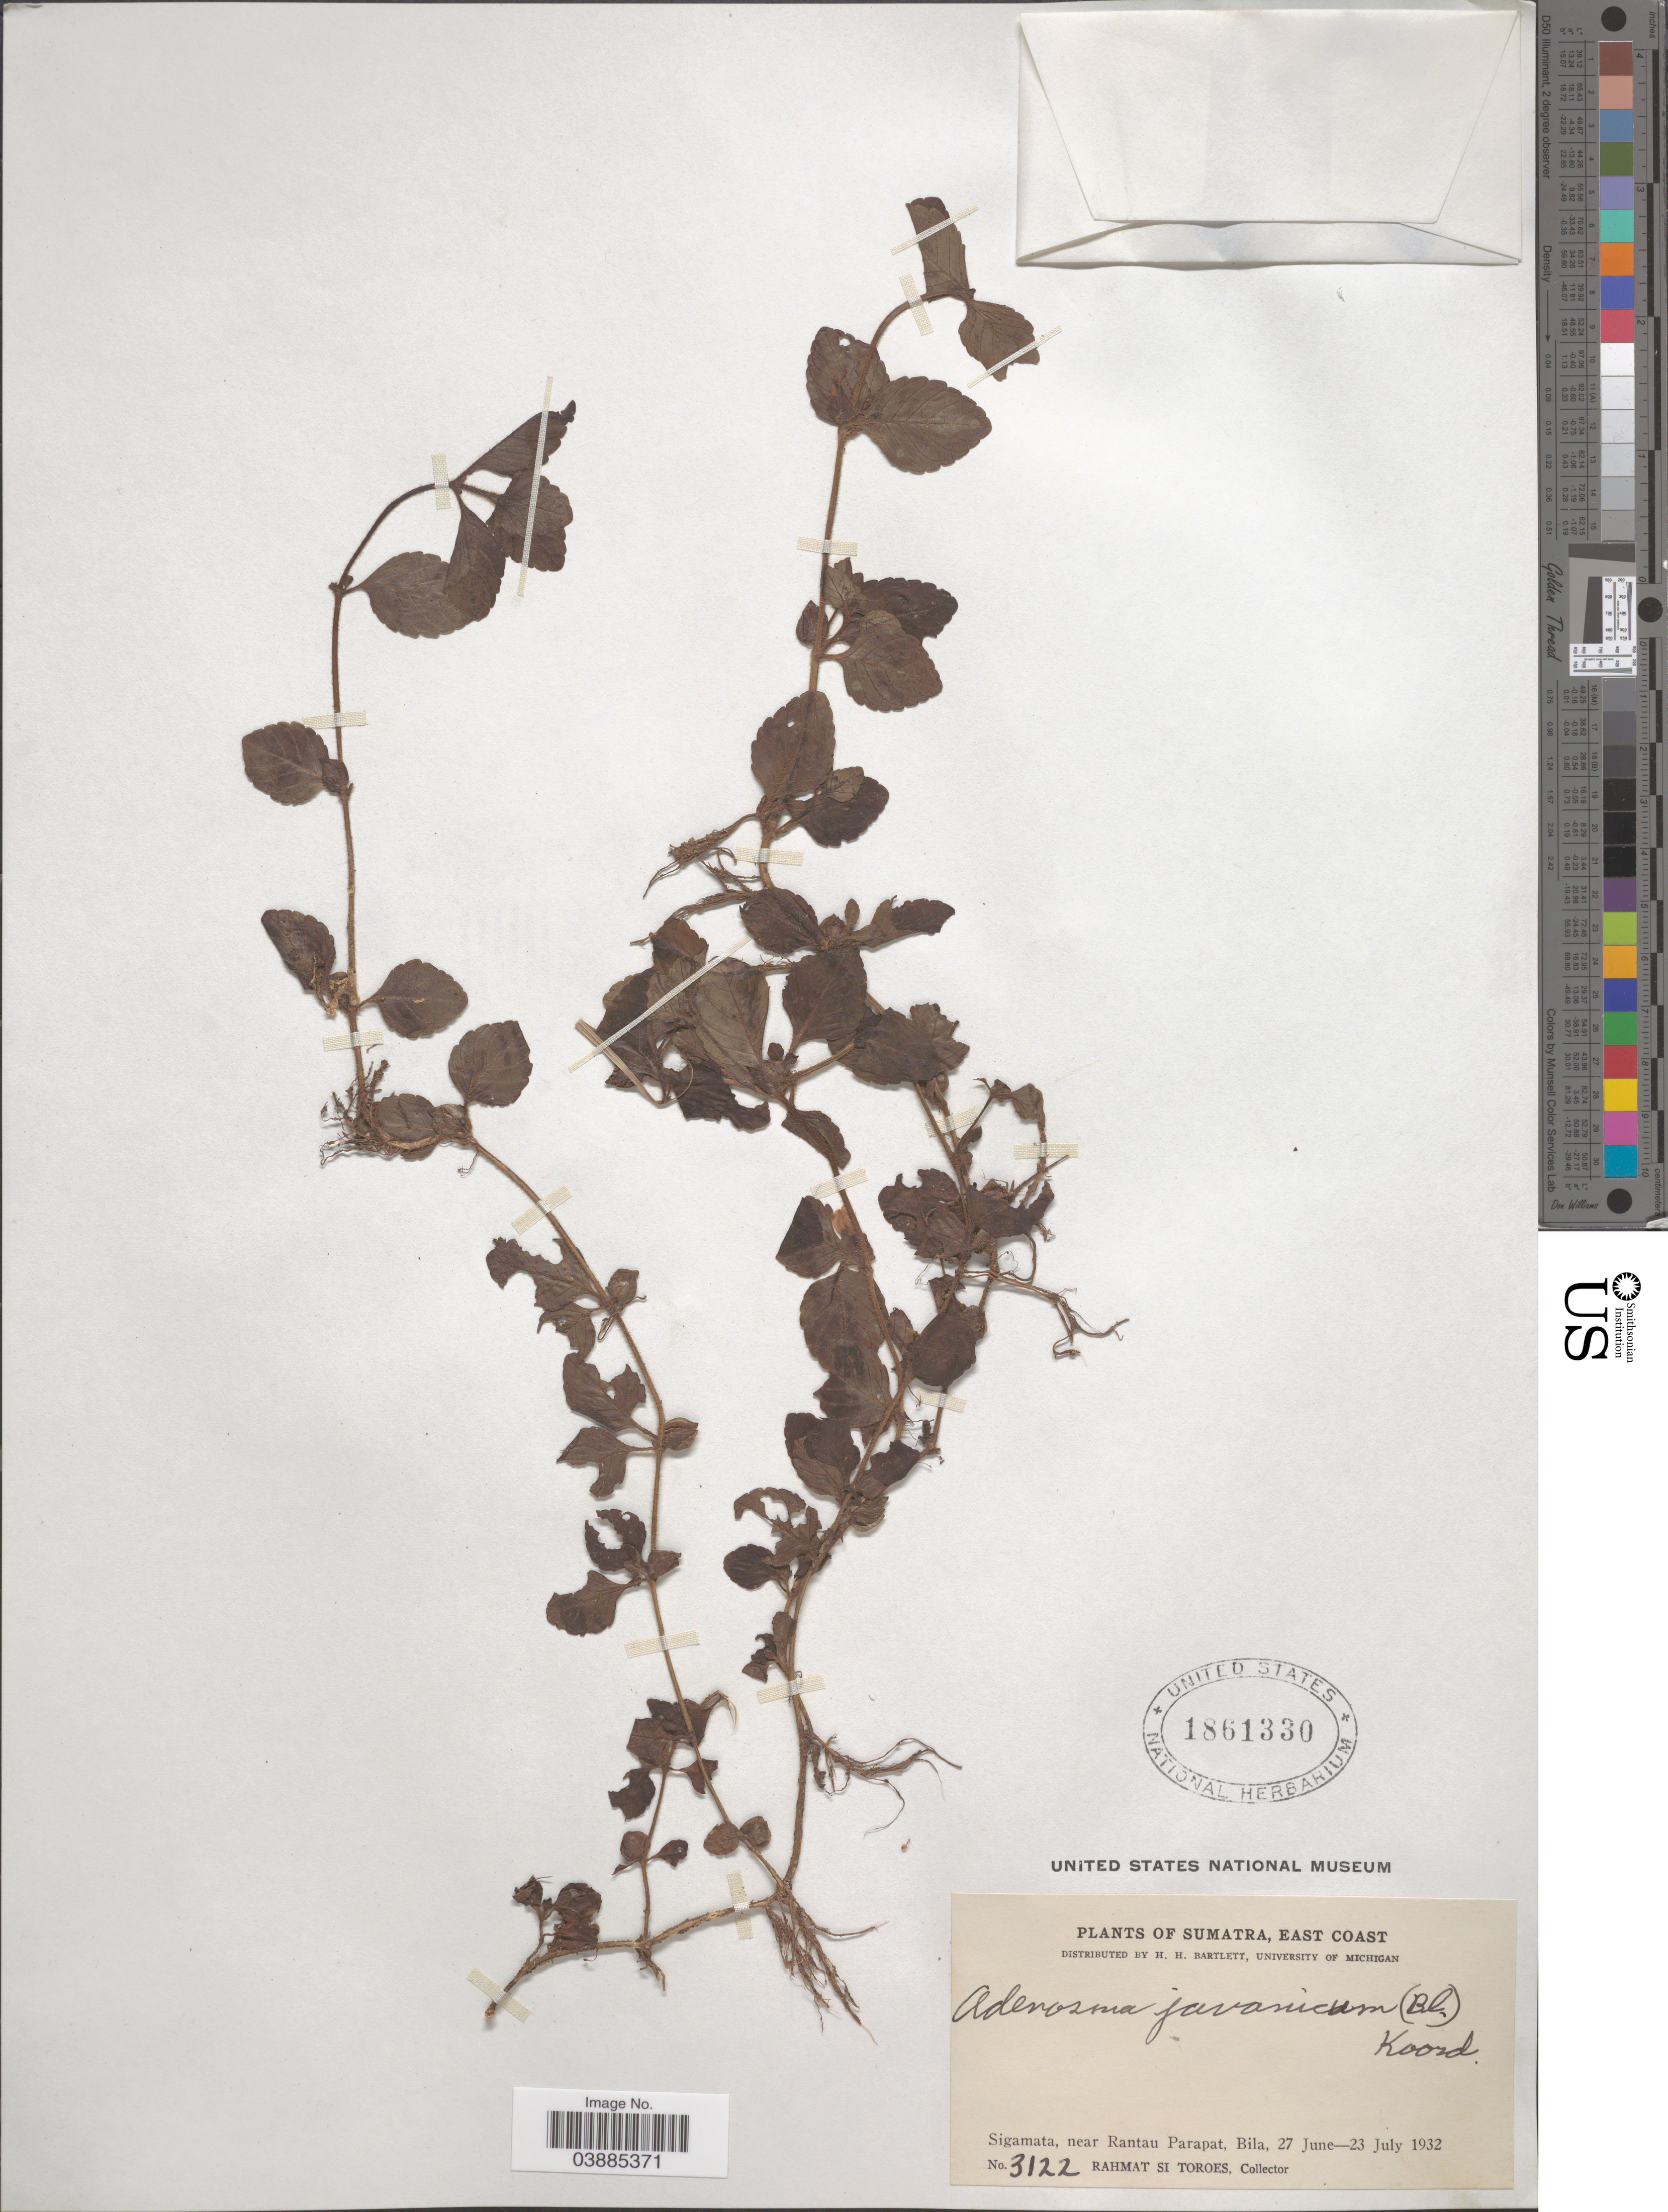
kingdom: Plantae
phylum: Tracheophyta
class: Magnoliopsida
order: Lamiales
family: Plantaginaceae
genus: Adenosma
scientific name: Adenosma javanicum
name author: (Blume) Koord.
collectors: Rahmat Si Boeea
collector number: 3122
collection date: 1932-06-27/1932-07-23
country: Indonesia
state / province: Sumatra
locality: East Coast. Sigamata, near Rantau Parapat, Bila.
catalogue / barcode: US 1861330